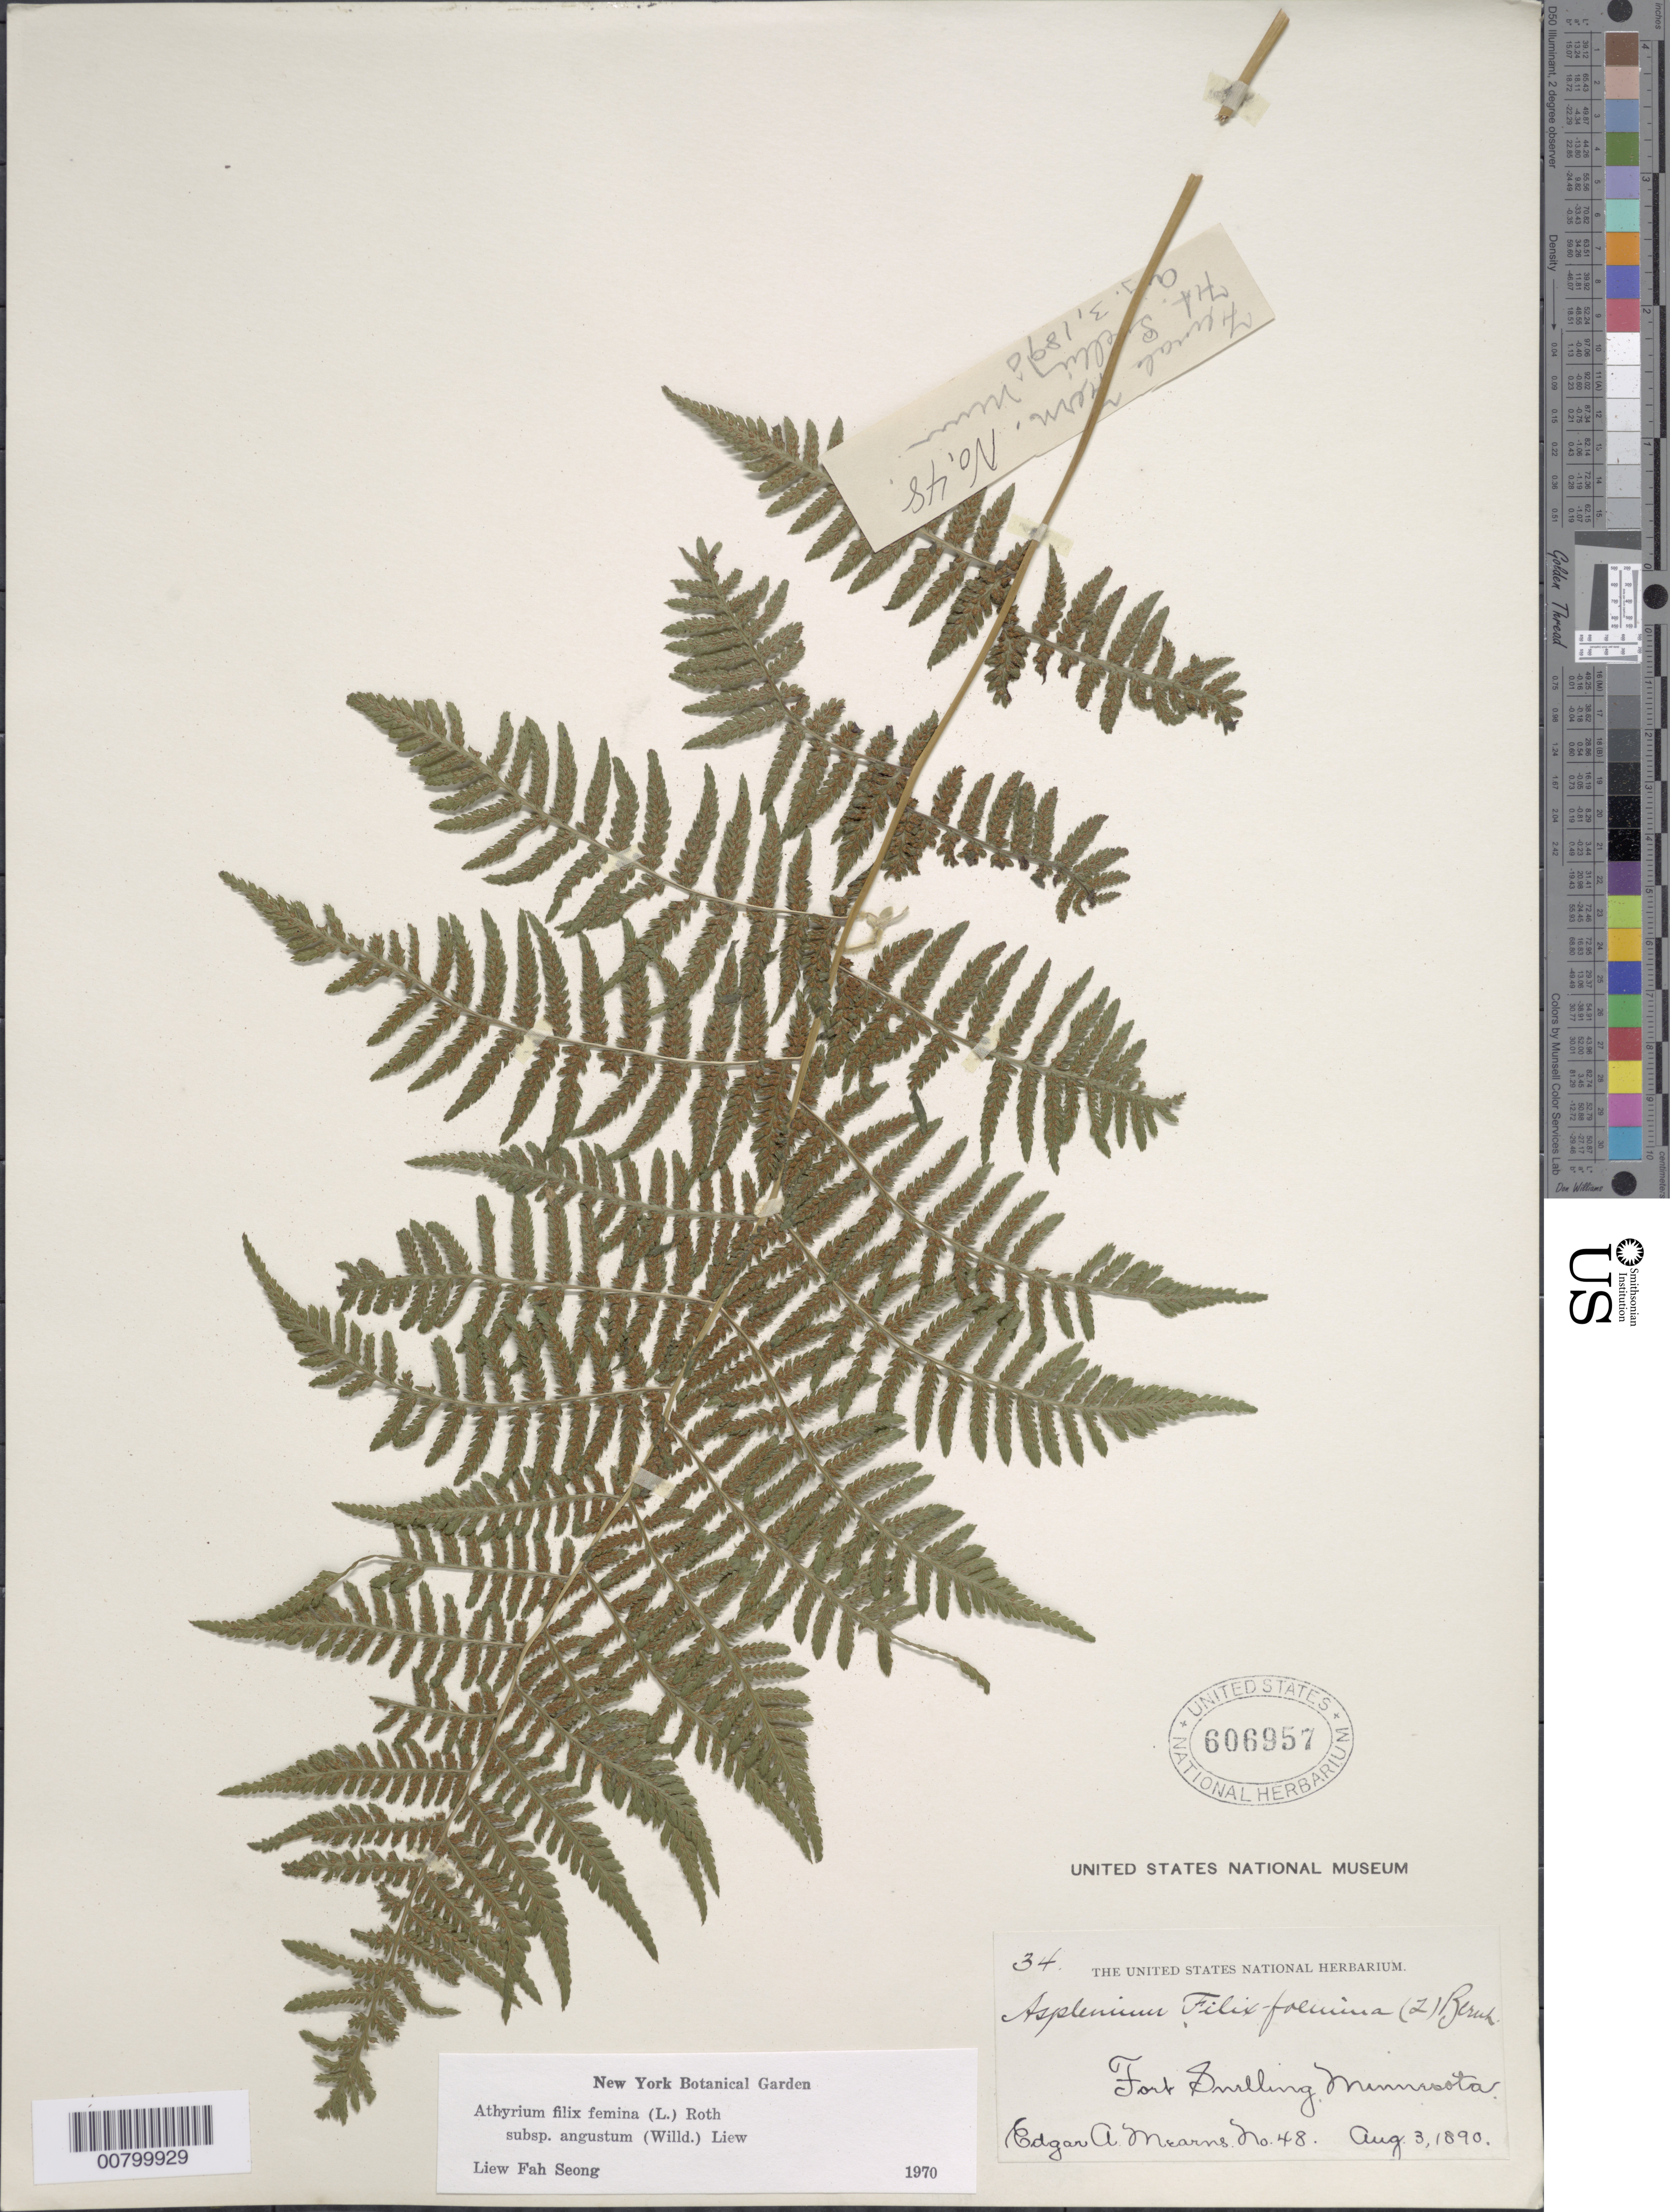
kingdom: Plantae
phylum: Tracheophyta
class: Polypodiopsida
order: Polypodiales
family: Athyriaceae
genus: Athyrium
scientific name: Athyrium filix-femina subsp. angustatum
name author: (Willd.) R.T. Clausen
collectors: E. A. Mearns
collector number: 48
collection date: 1890-08-03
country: United States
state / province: Minnesota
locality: Fort Snelling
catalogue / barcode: US 606957